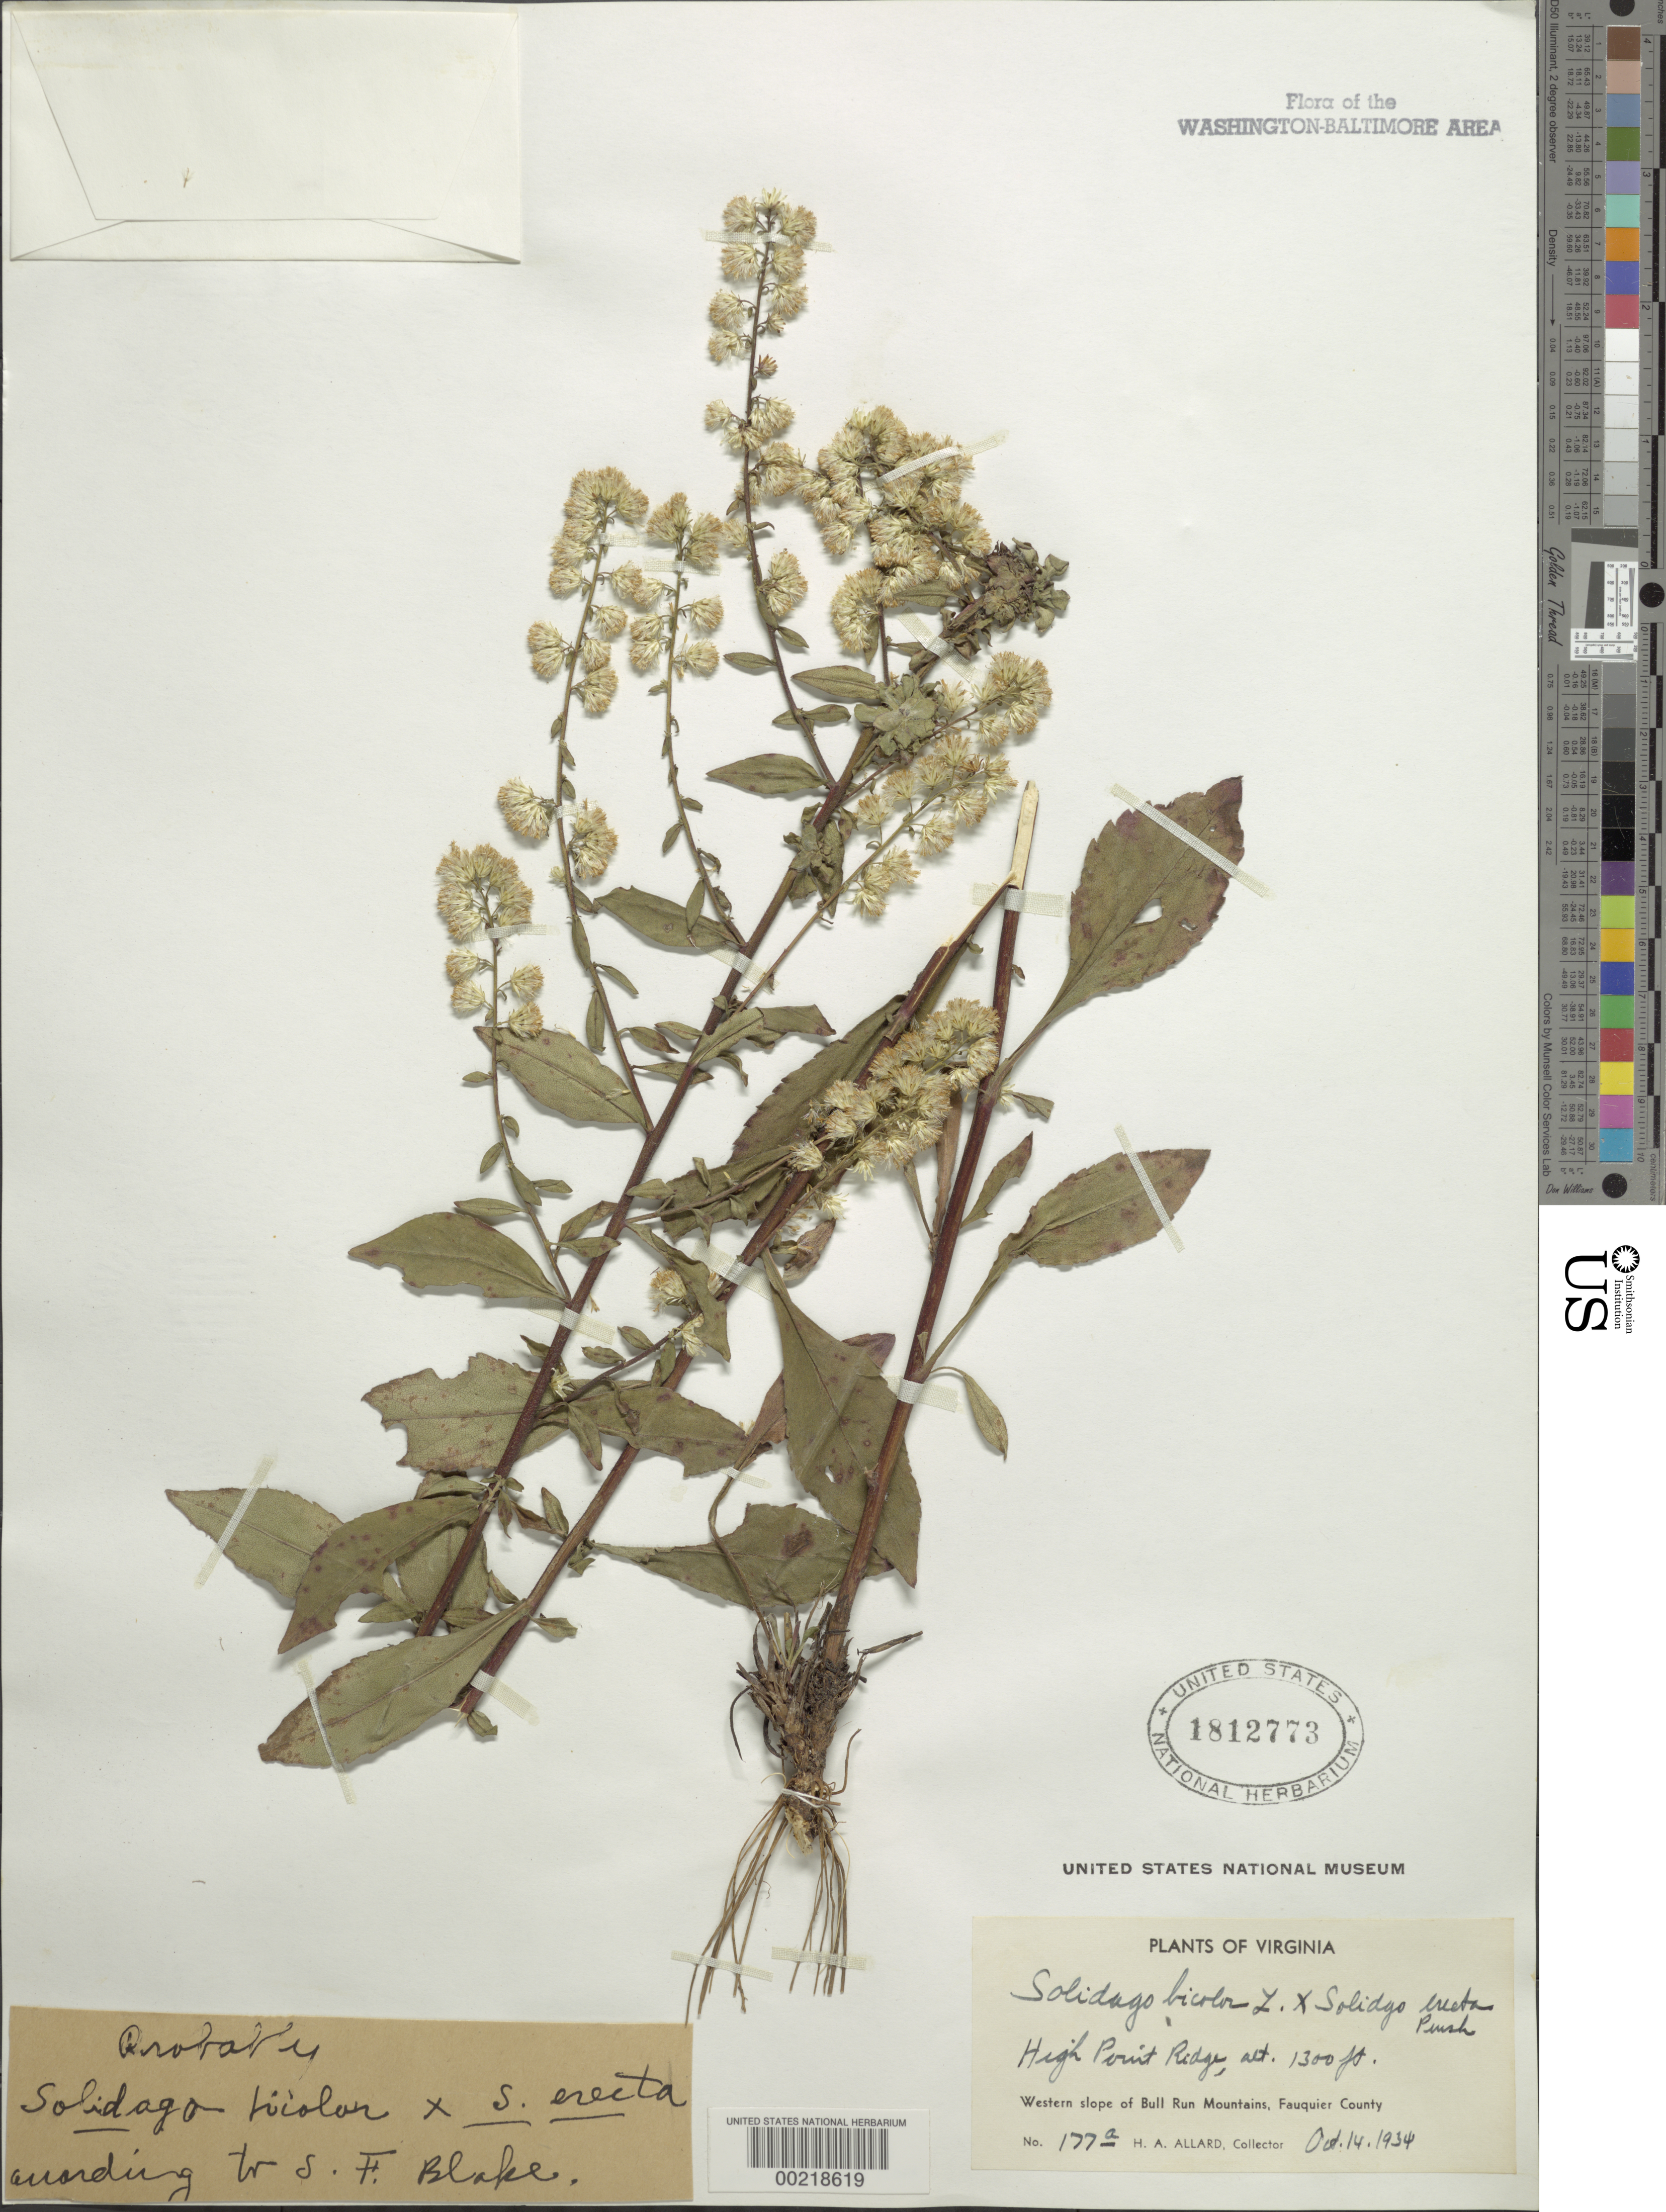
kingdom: Plantae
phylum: Tracheophyta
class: Magnoliopsida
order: Asterales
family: Asteraceae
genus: Solidago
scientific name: Solidago erecta x S. bicolor L.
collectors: H. A. Allard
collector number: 177A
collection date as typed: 14 Oct 1934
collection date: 1934-10-14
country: United States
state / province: Virginia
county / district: Fauquier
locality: High Point ridge western slope of Bull Run Mountains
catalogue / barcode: US 1812773